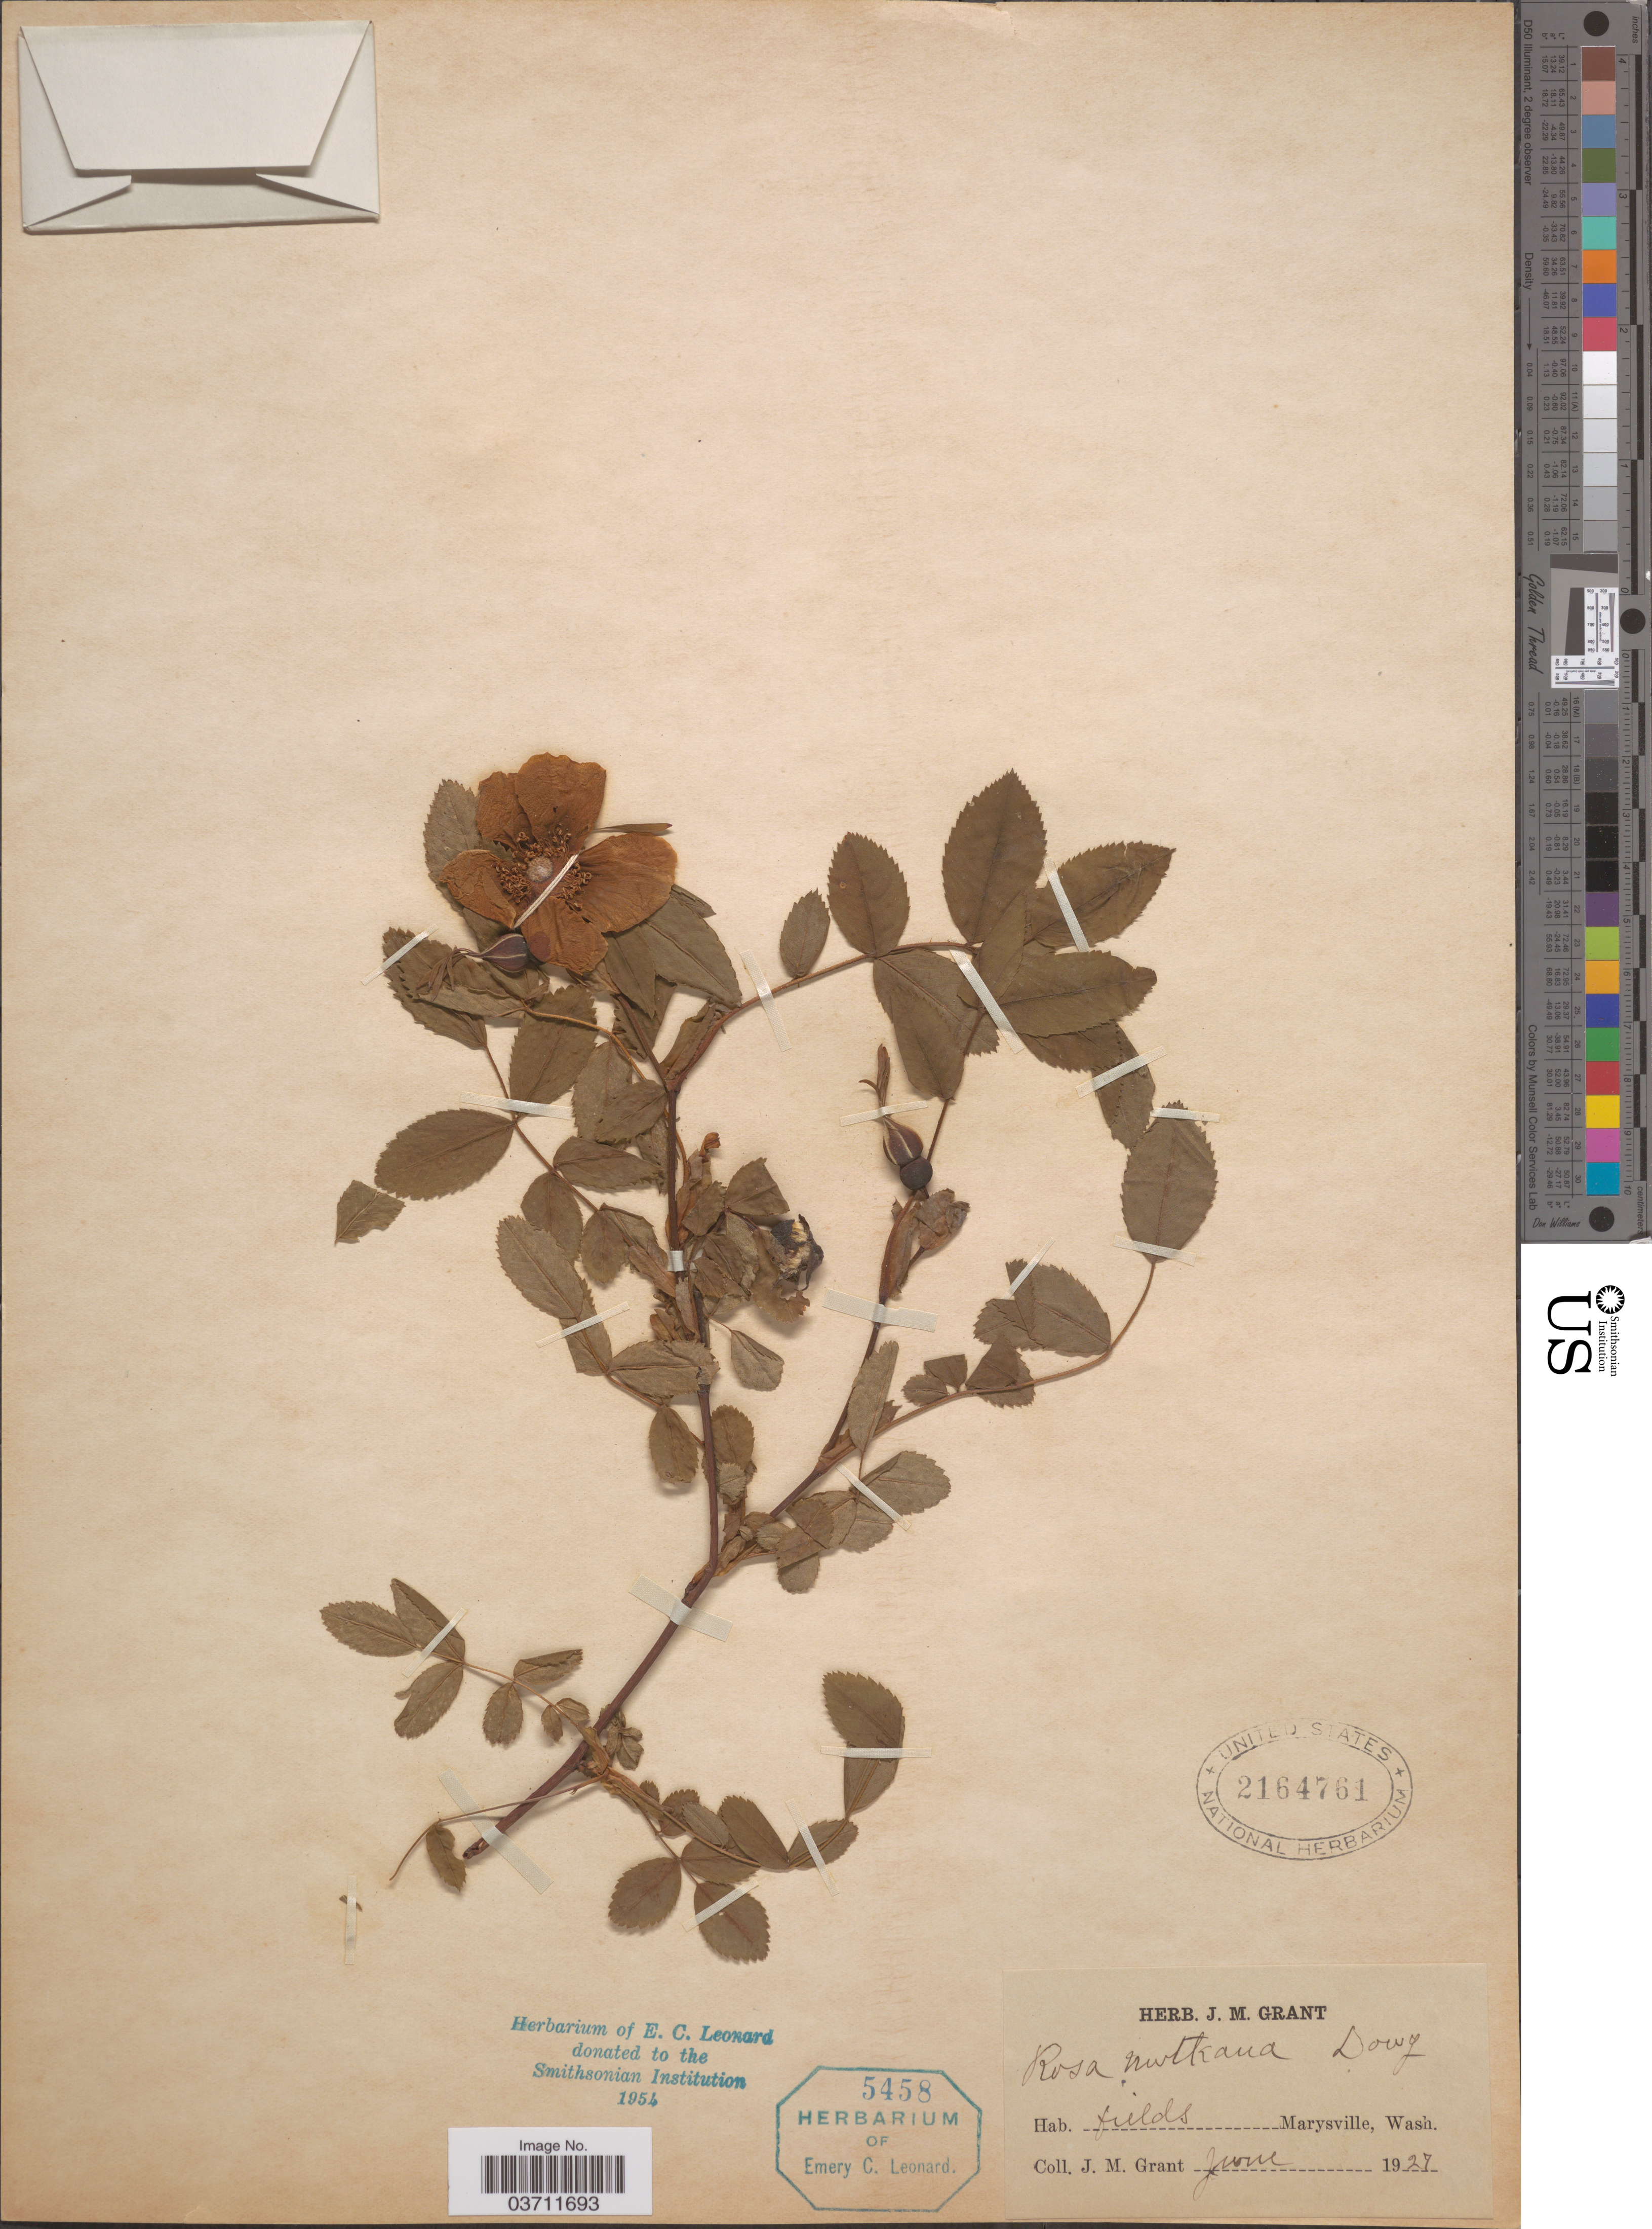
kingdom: Plantae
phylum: Tracheophyta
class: Magnoliopsida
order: Rosales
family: Rosaceae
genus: Rosa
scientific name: Rosa nutkana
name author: C. Presl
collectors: J. M. Grant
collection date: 1927-06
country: United States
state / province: Washington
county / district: Snohomish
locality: Marysville.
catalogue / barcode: US 2164761